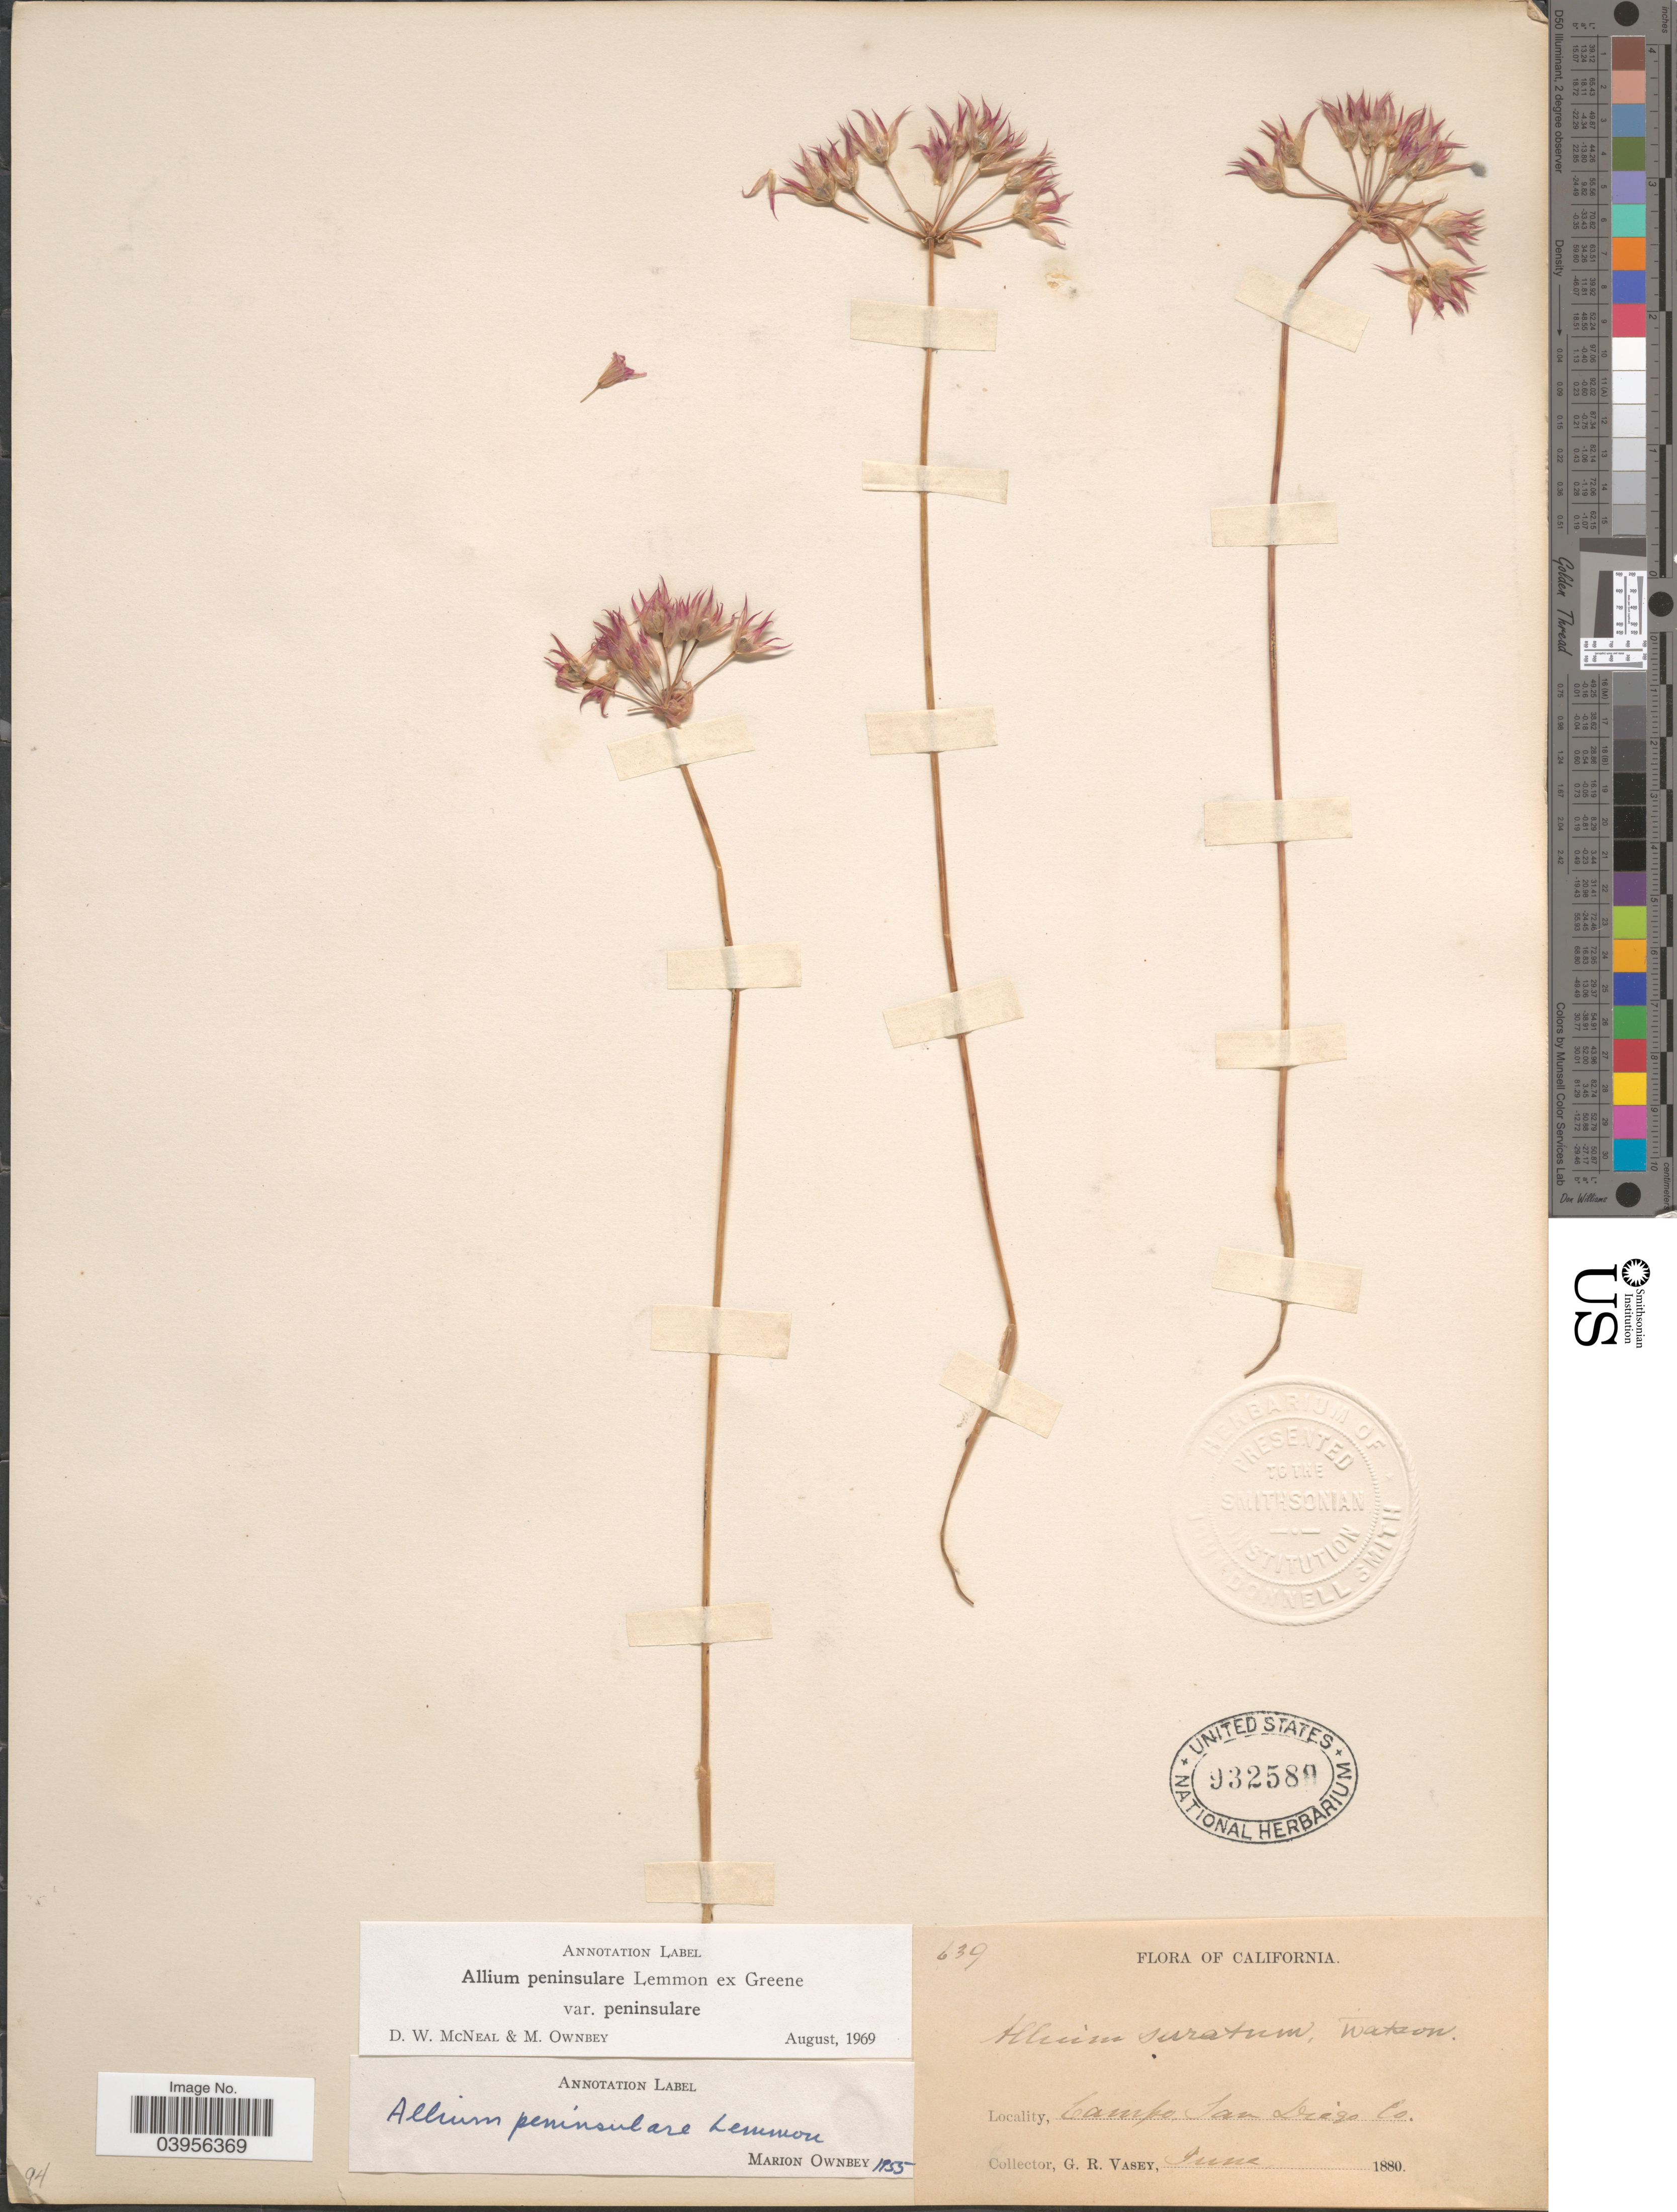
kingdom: Plantae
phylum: Tracheophyta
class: Liliopsida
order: Asparagales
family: Amaryllidaceae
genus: Allium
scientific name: Allium peninsulare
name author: Lemmon ex Greene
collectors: G. R. Vasey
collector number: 639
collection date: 1880-06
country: United States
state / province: California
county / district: San Diego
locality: Campo San Diego Co.